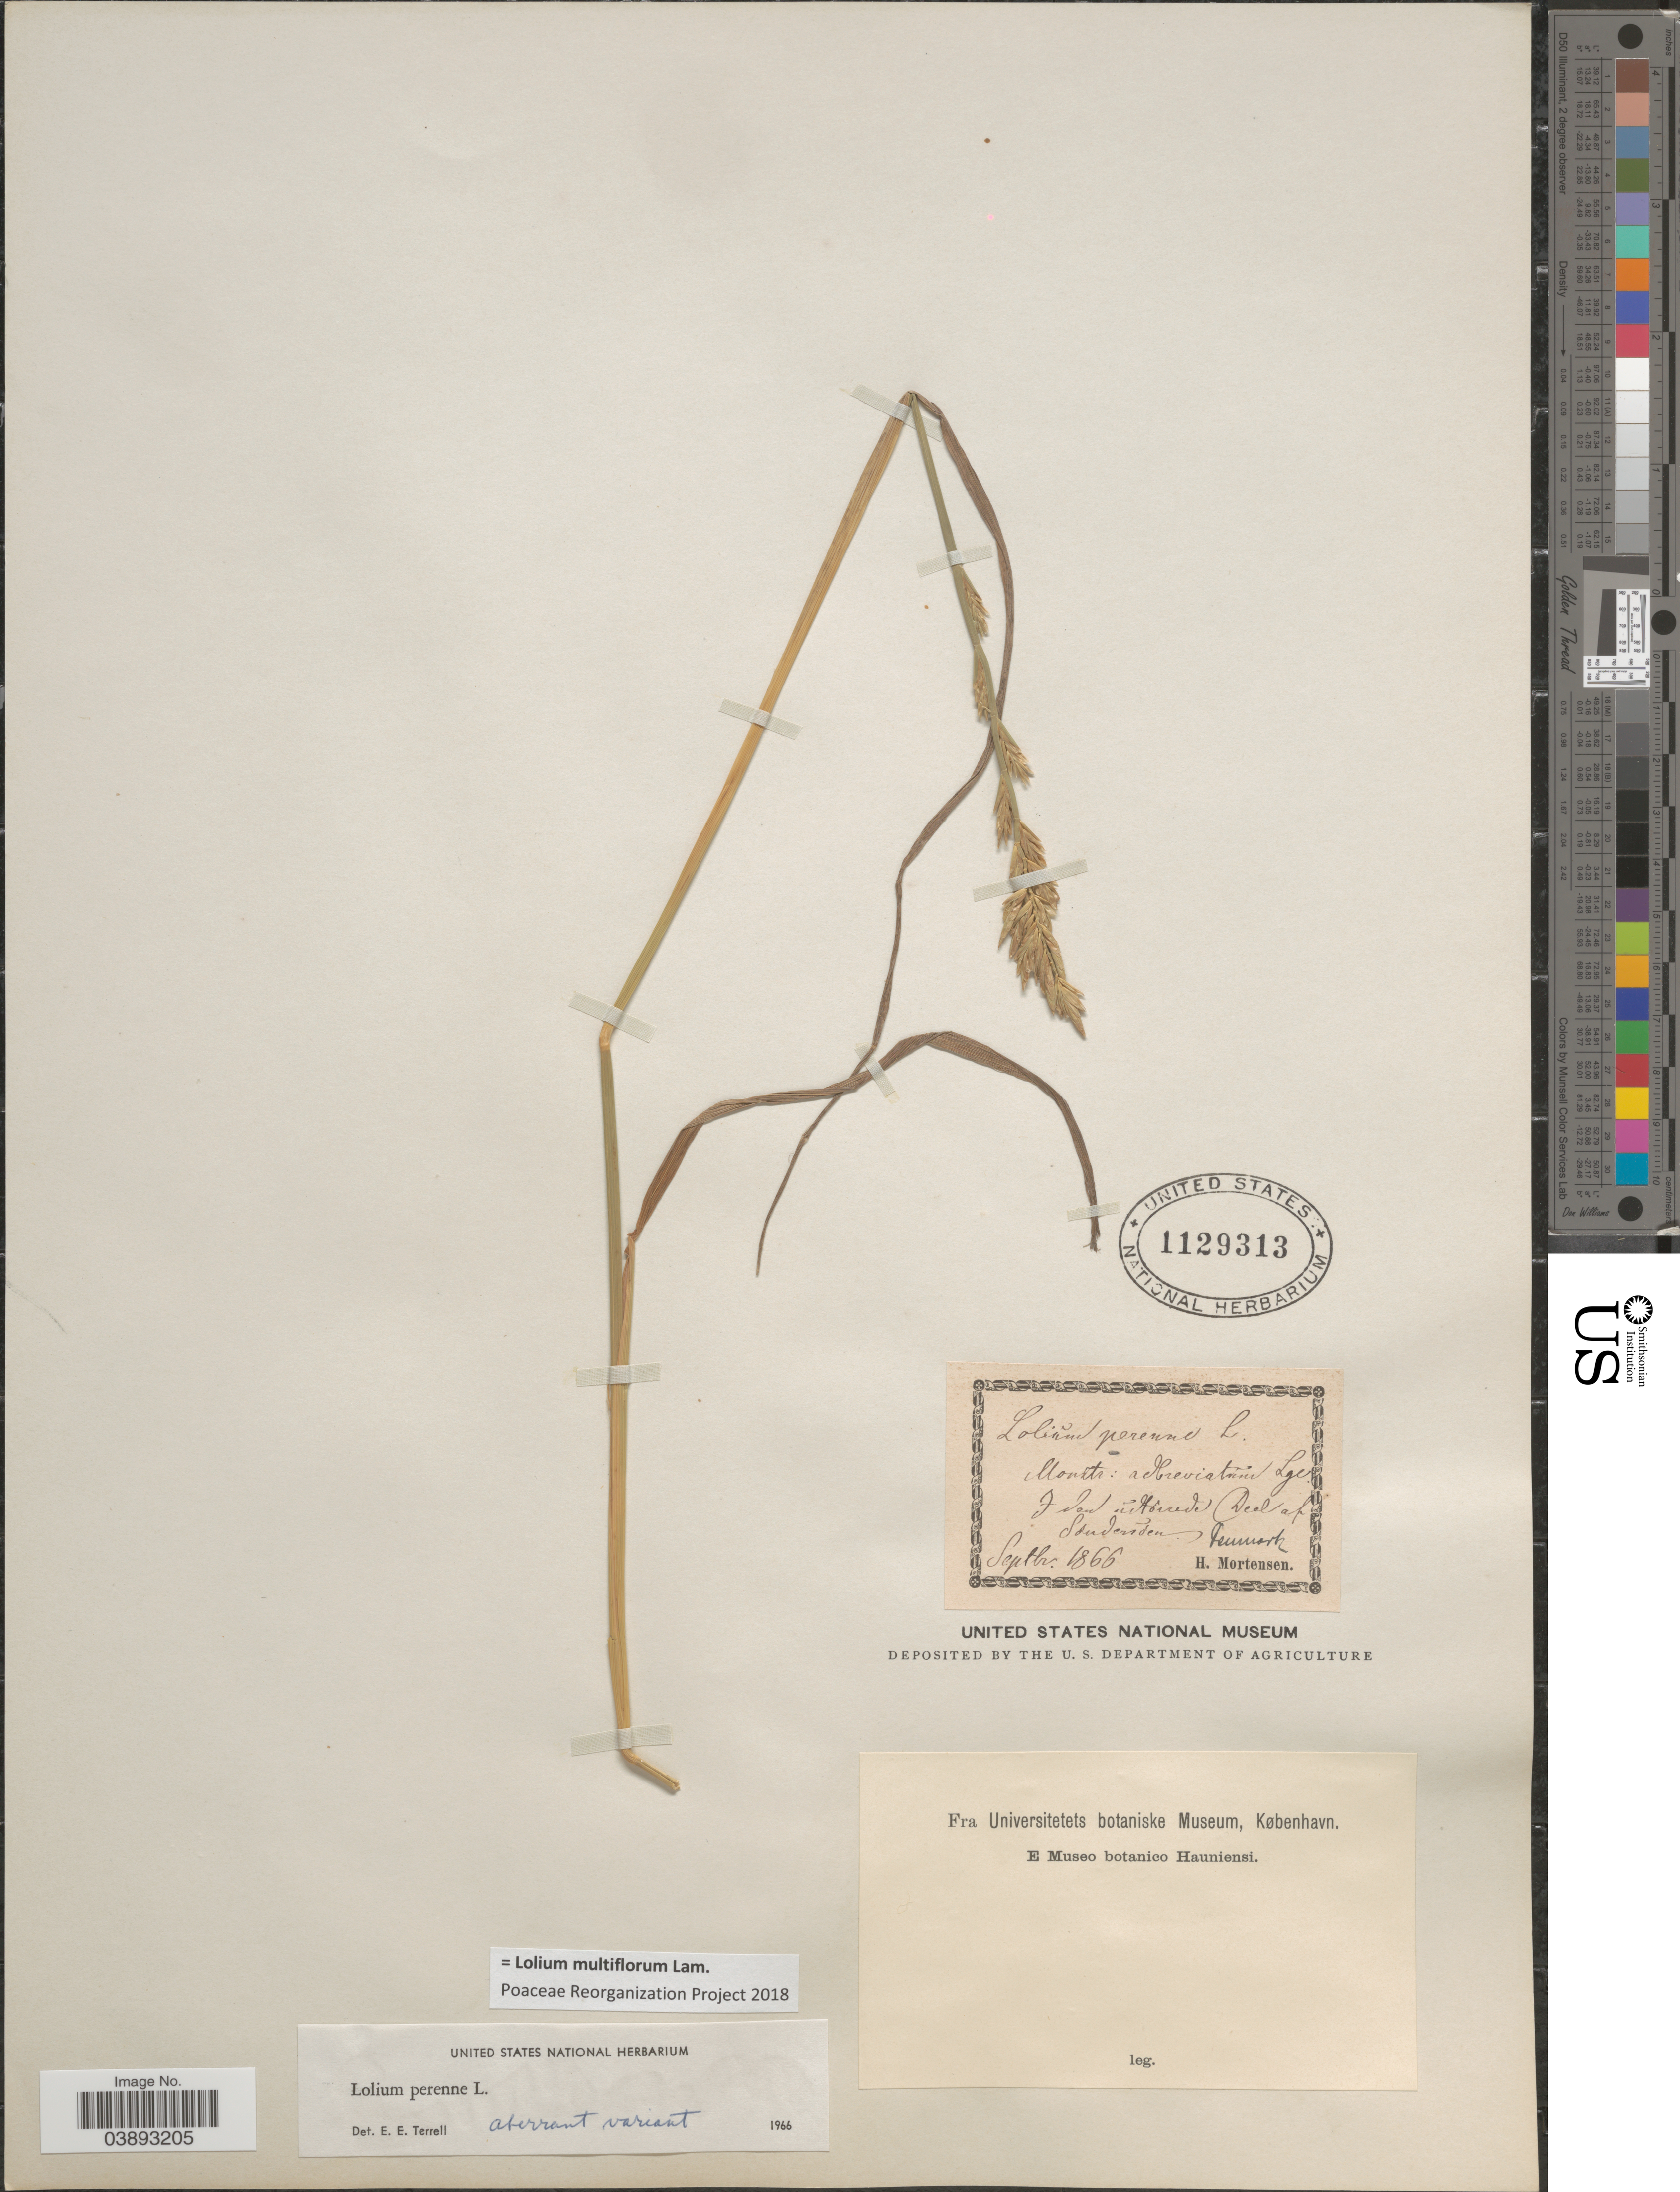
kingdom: Plantae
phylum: Tracheophyta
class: Liliopsida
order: Poales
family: Poaceae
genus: Lolium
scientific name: Lolium multiflorum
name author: Lam.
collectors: H. Mortensen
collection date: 1866-09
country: Denmark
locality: Monti: adbreviatum Lge. F den Hourede Deel af Sondesoen. [interpreted]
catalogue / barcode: US 1129313